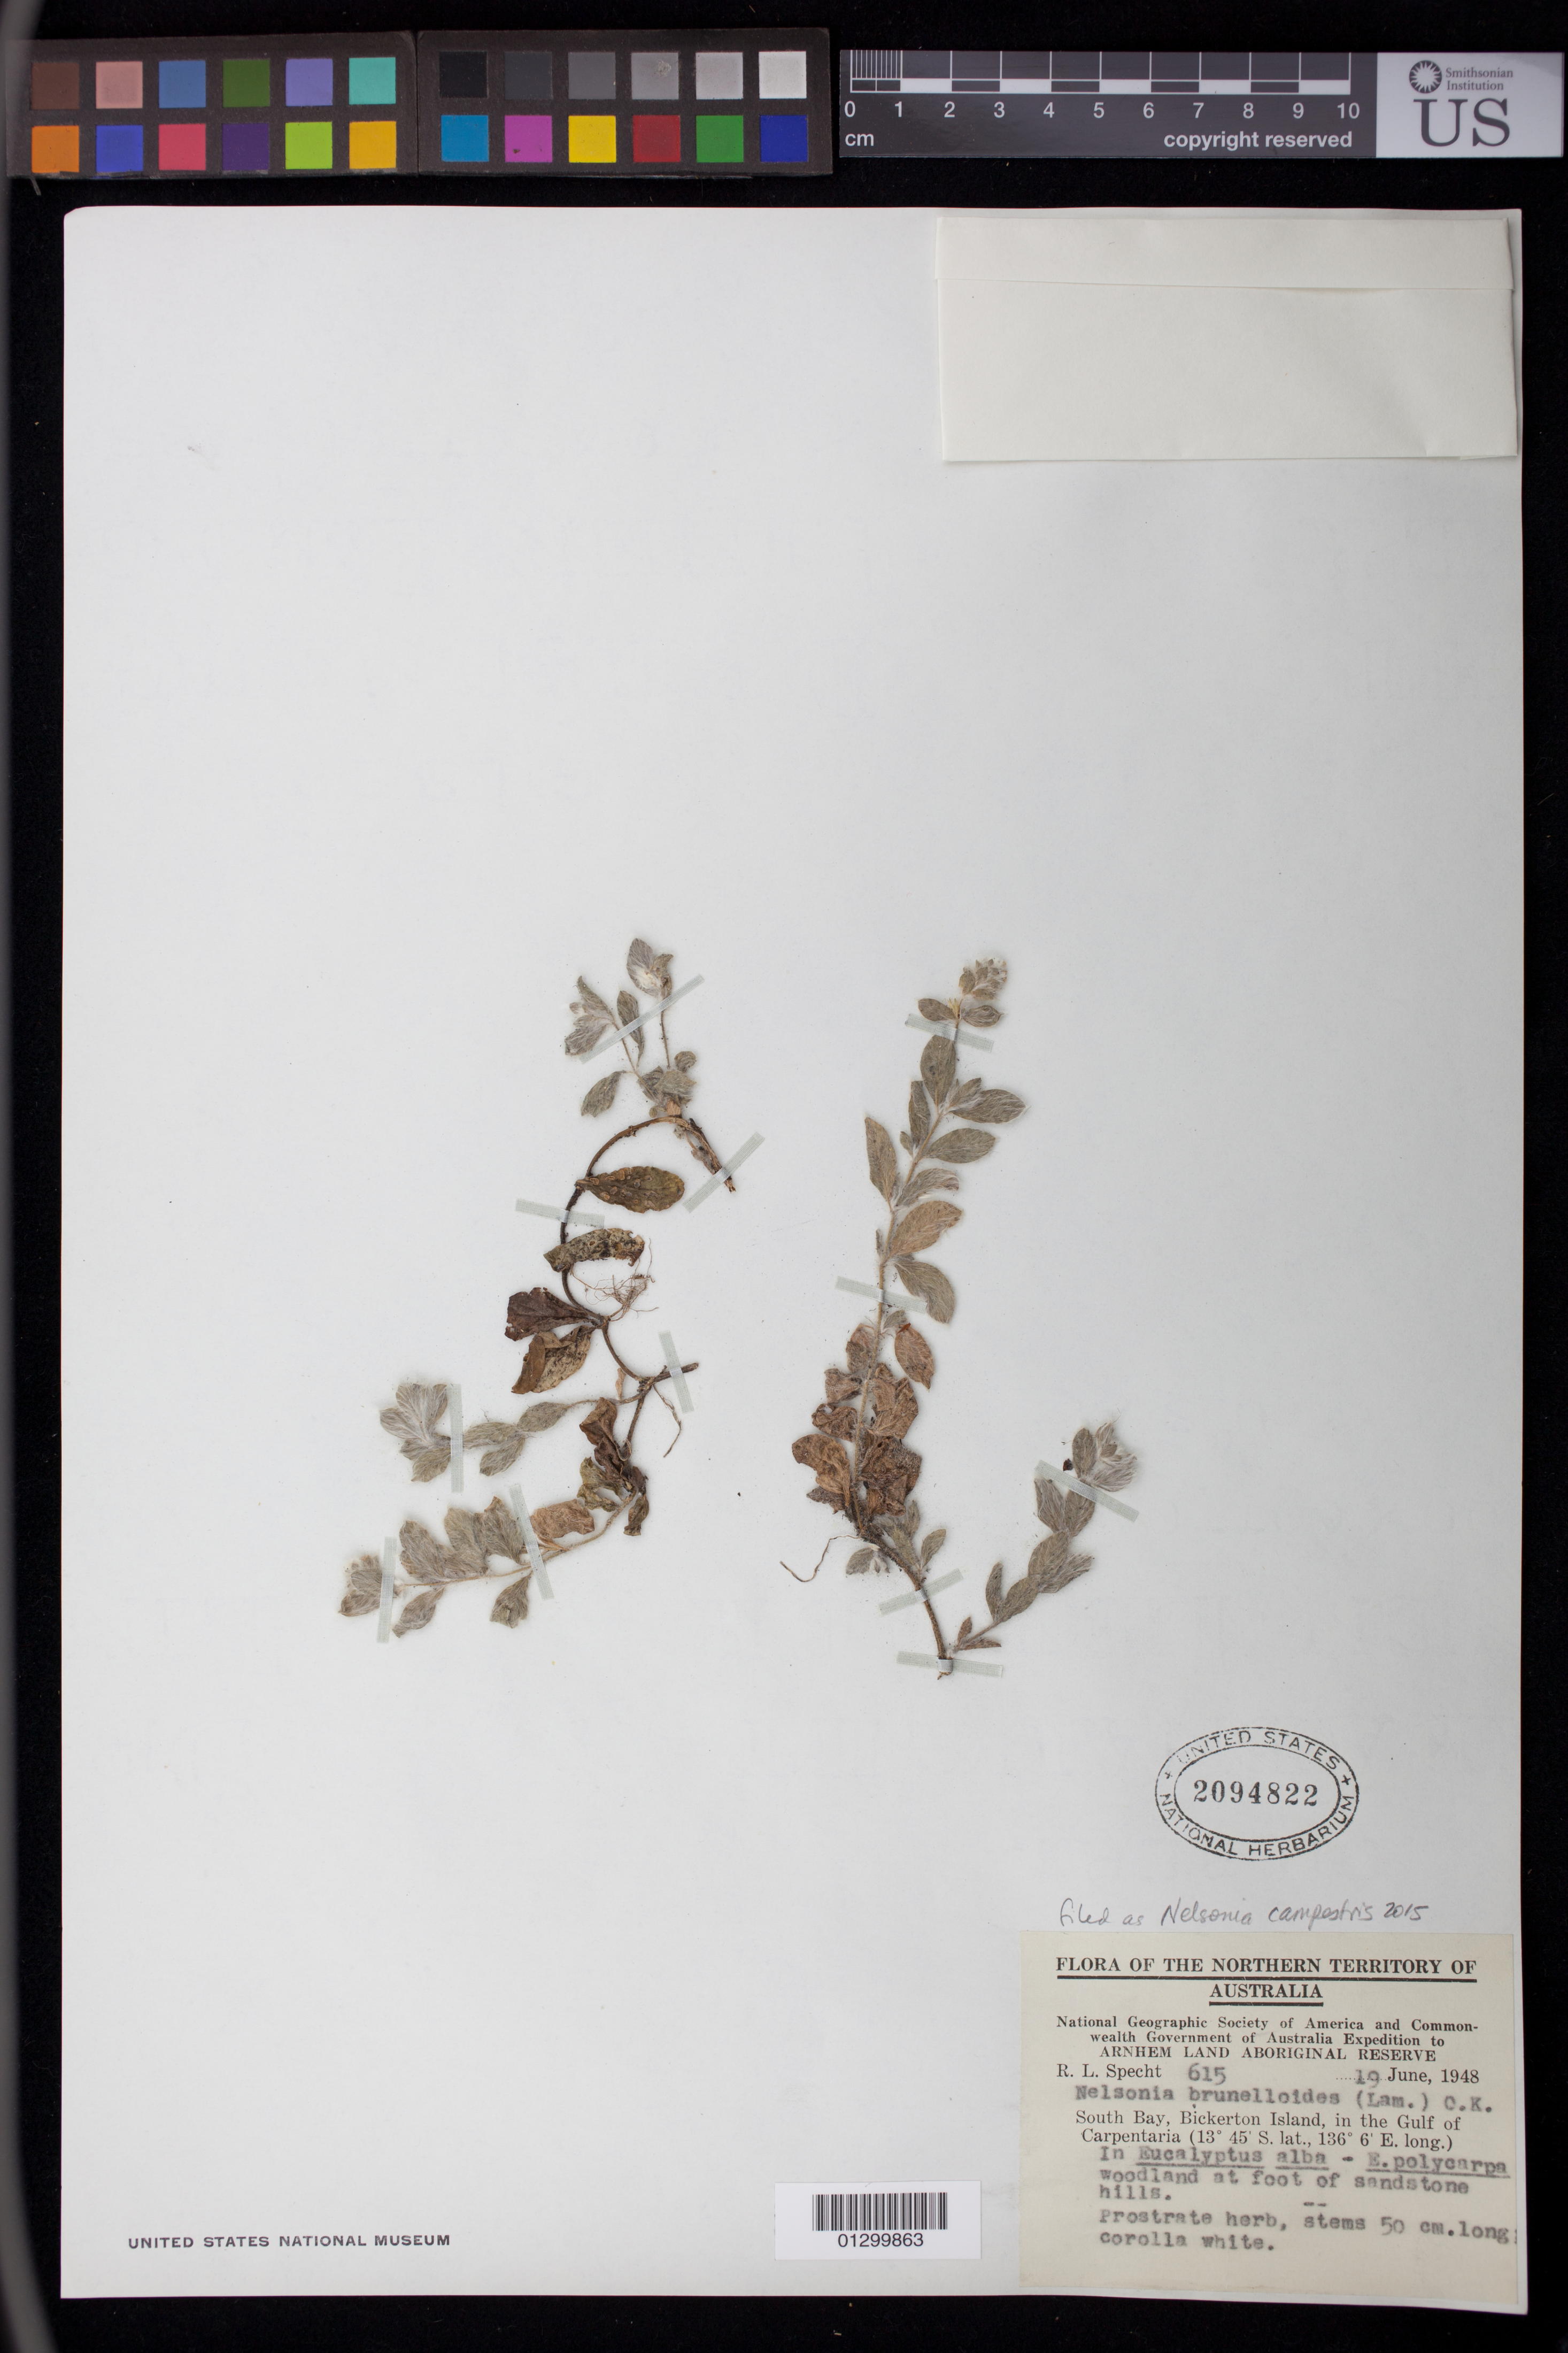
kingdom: Plantae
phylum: Tracheophyta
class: Magnoliopsida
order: Lamiales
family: Acanthaceae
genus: Nelsonia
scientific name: Nelsonia campestris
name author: P. Beauv.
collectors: R. L. Specht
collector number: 615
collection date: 1948-06-19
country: Australia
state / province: Northern Territory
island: Bickerton Island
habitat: In Eucalyptus alba- E. polycarpa woodland at foot of sandstone hills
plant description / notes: Prostrate herb, stems 50 cm. long; corolla white.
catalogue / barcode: US 2094822